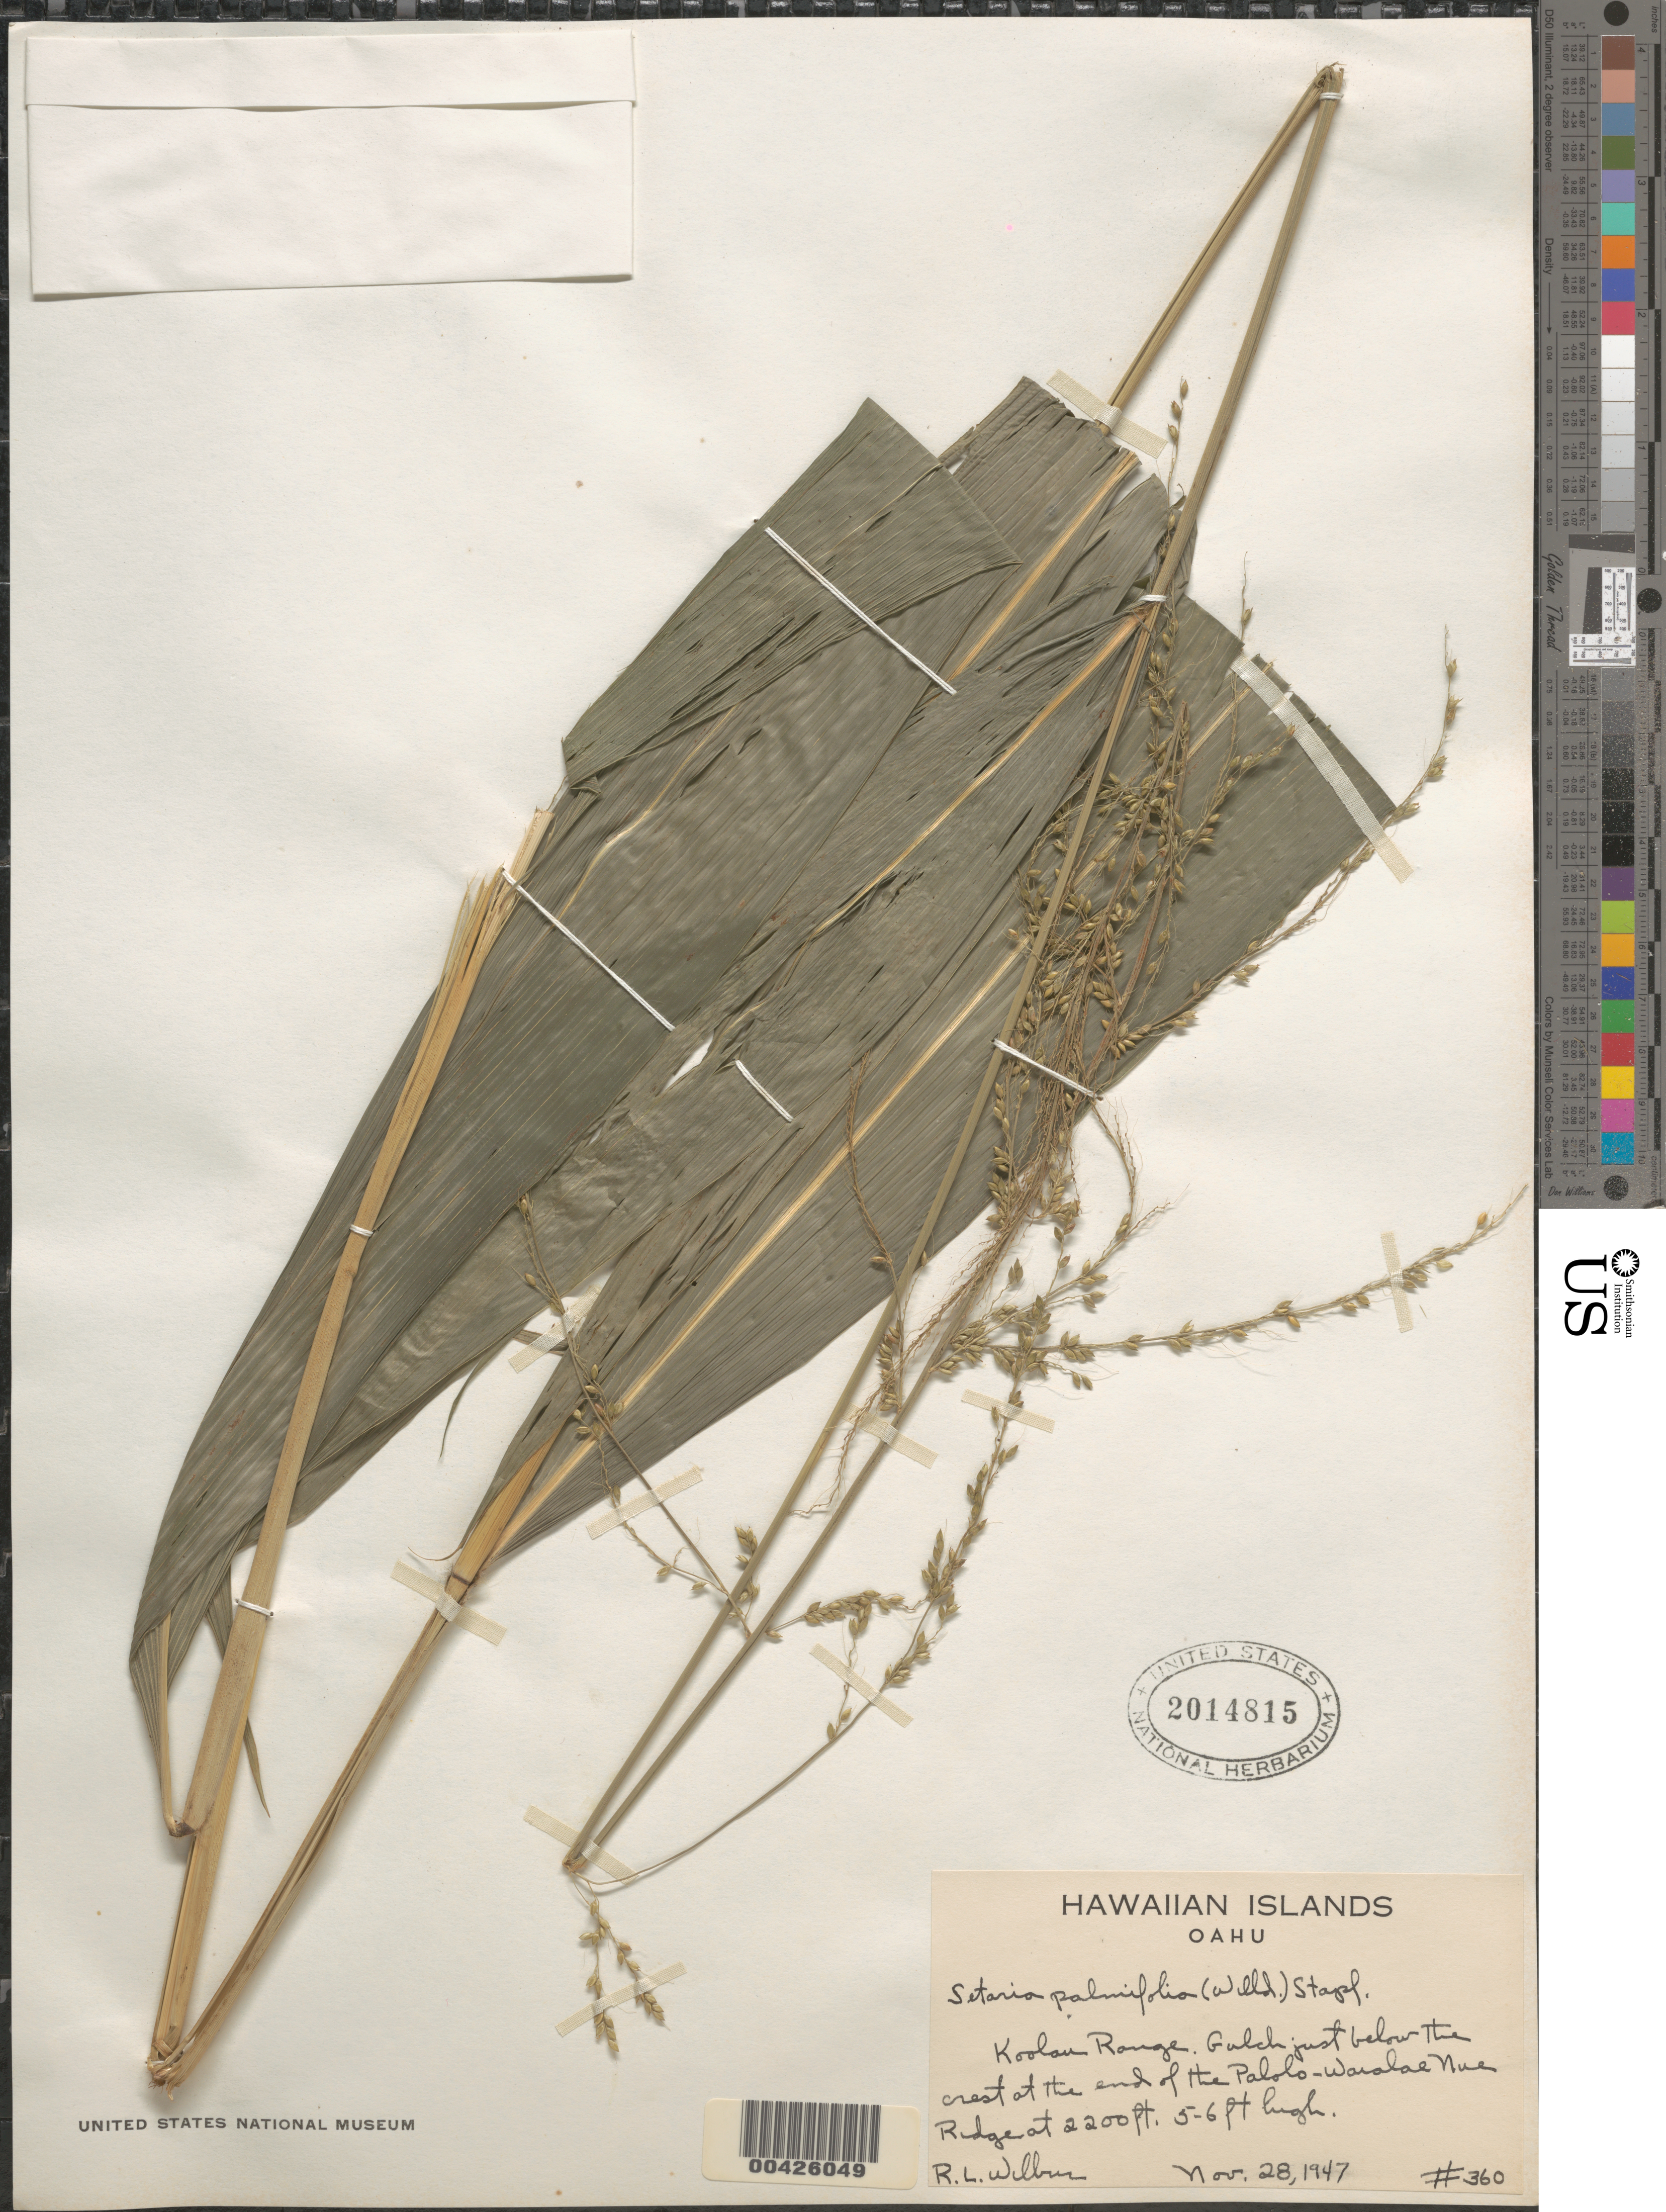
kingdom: Plantae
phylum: Tracheophyta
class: Liliopsida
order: Poales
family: Poaceae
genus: Setaria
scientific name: Setaria palmifolia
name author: (J. Koenig) Stapf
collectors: R. L. Wilbur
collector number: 360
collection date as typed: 28 Nov 1947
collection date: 1947-11-28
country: United States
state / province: Hawaii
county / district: Honolulu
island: Oahu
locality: Koolau Range. Gulch just below the crest at the end of the Palolo-Waialae Nue Ridge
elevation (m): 671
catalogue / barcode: US 2014815